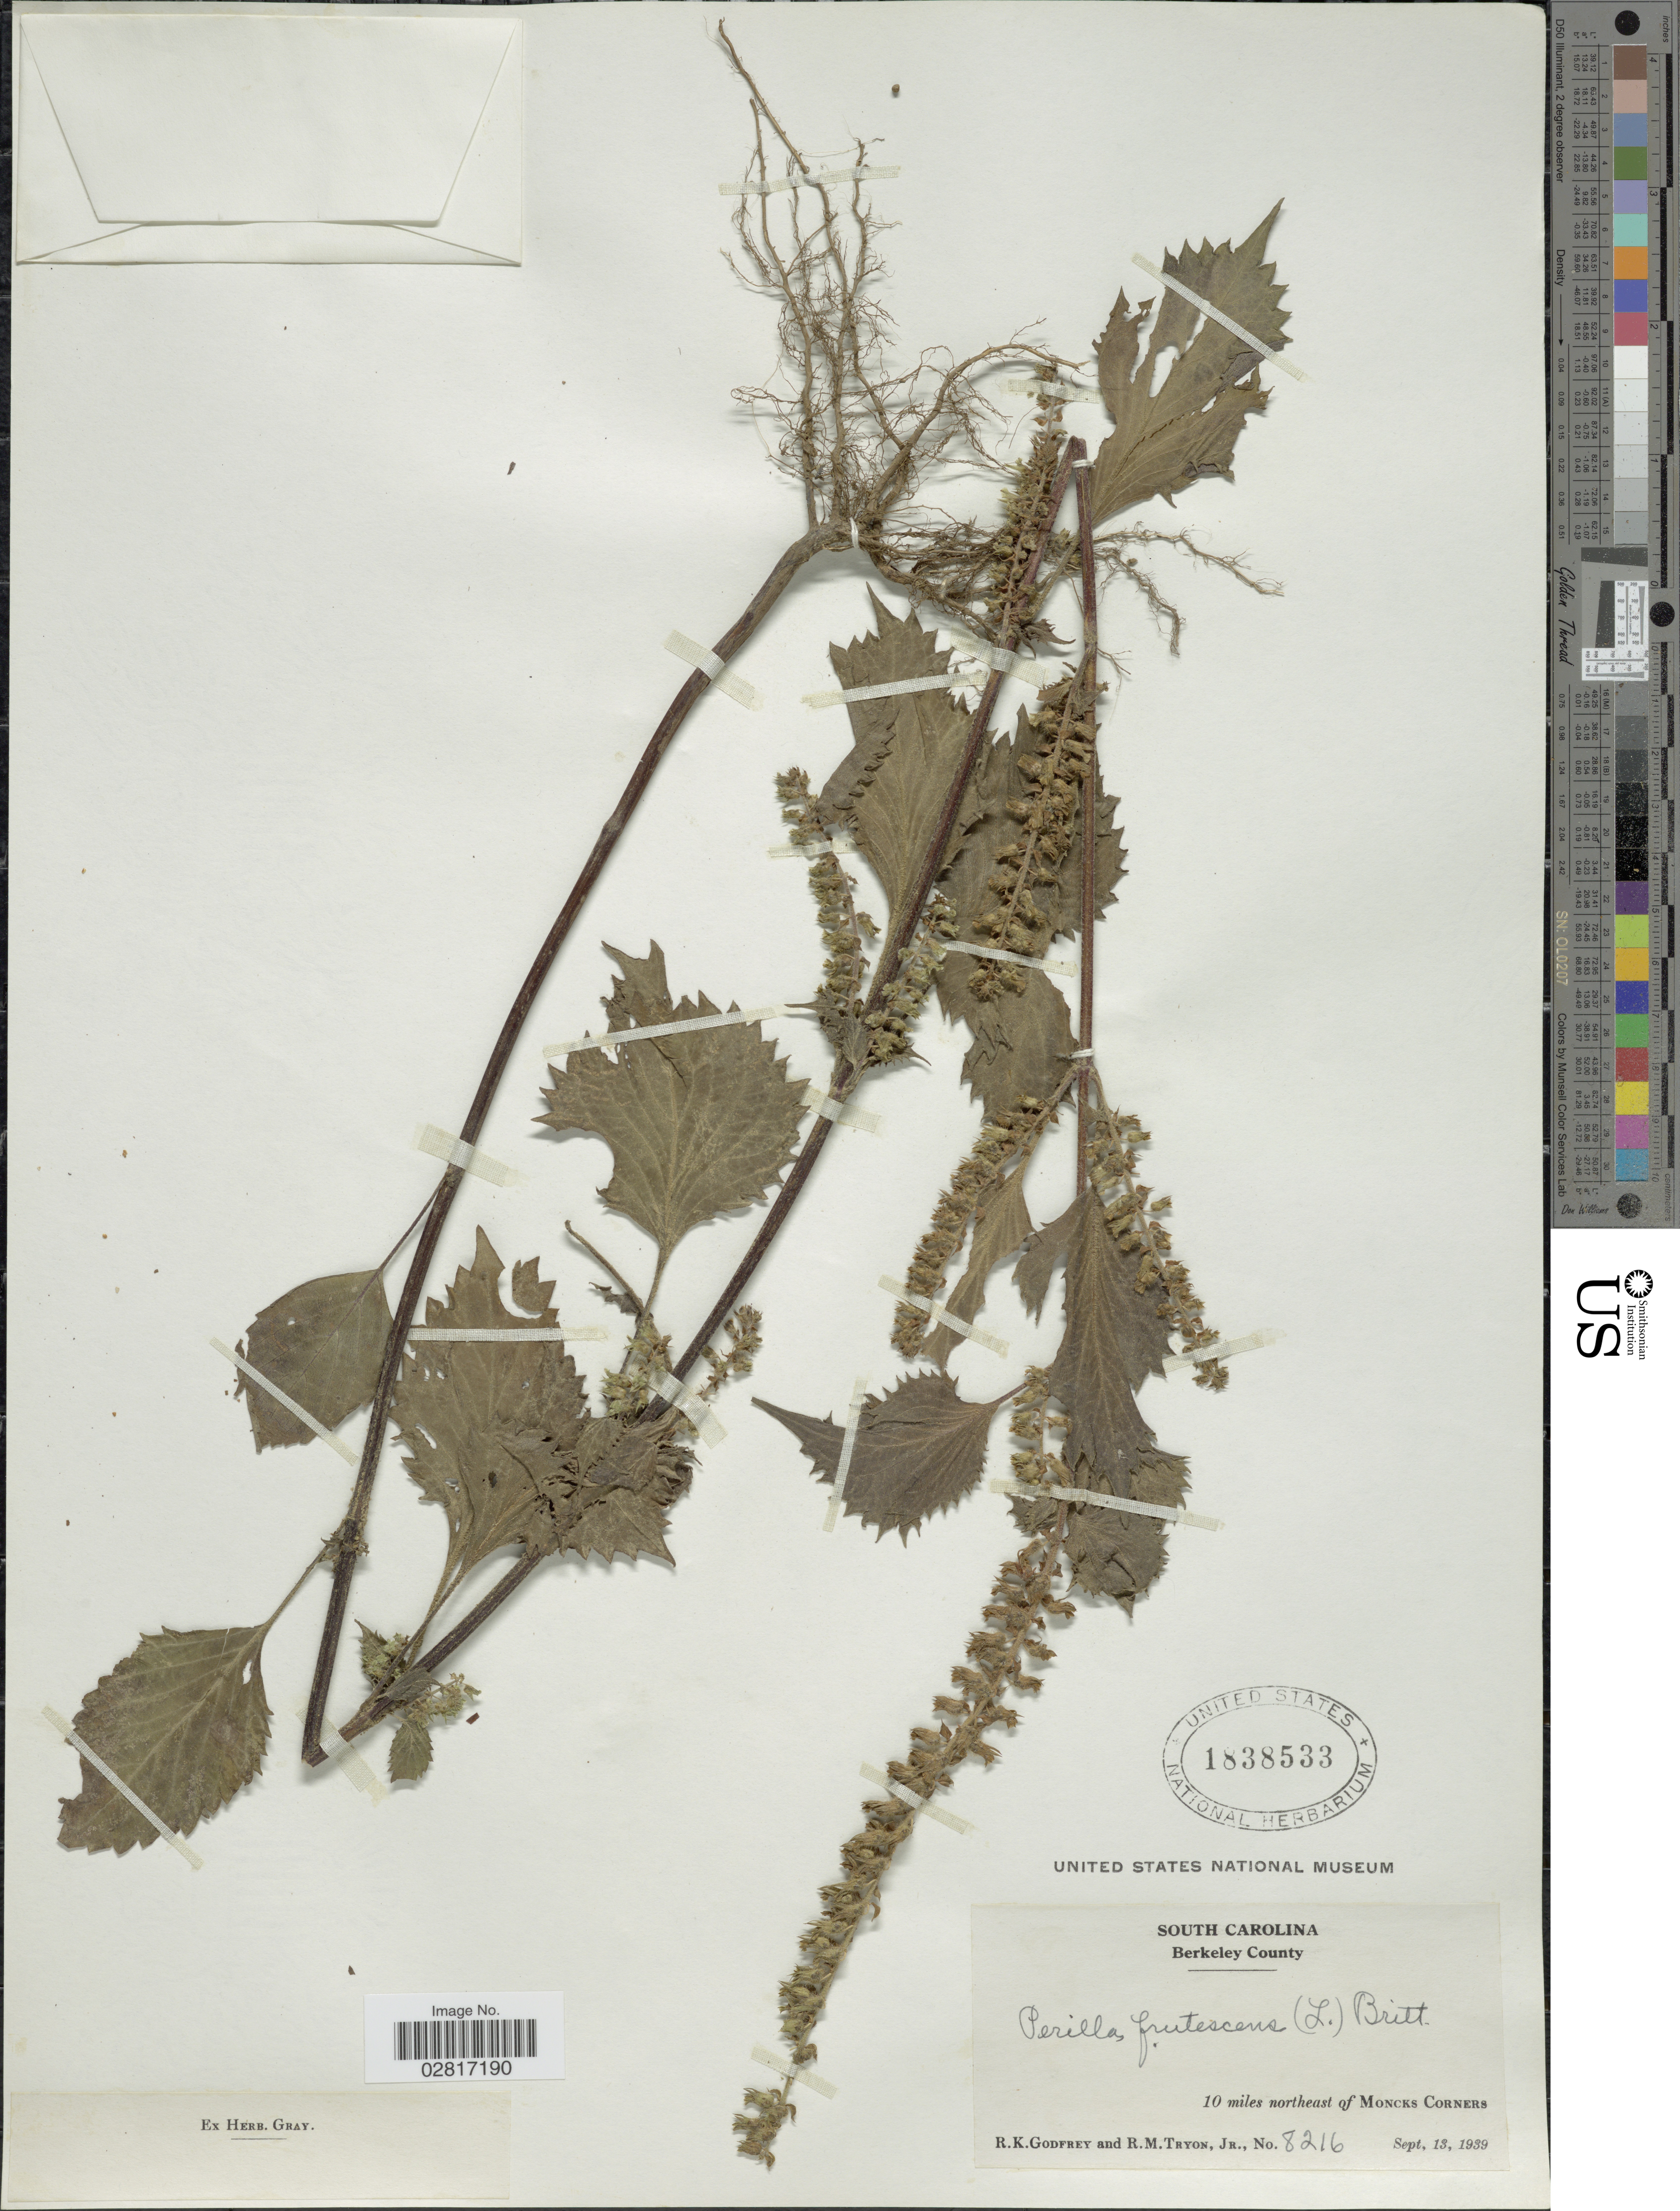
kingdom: Plantae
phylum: Tracheophyta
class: Magnoliopsida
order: Lamiales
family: Lamiaceae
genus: Perilla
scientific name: Perilla frutescens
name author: (L.) Britton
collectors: R. K. Godfrey & R. M. Tryon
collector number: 8216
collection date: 1939-09-13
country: United States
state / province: South Carolina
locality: Berkeley County, 10 miles northeast of Moncks Corners.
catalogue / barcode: US 1838533